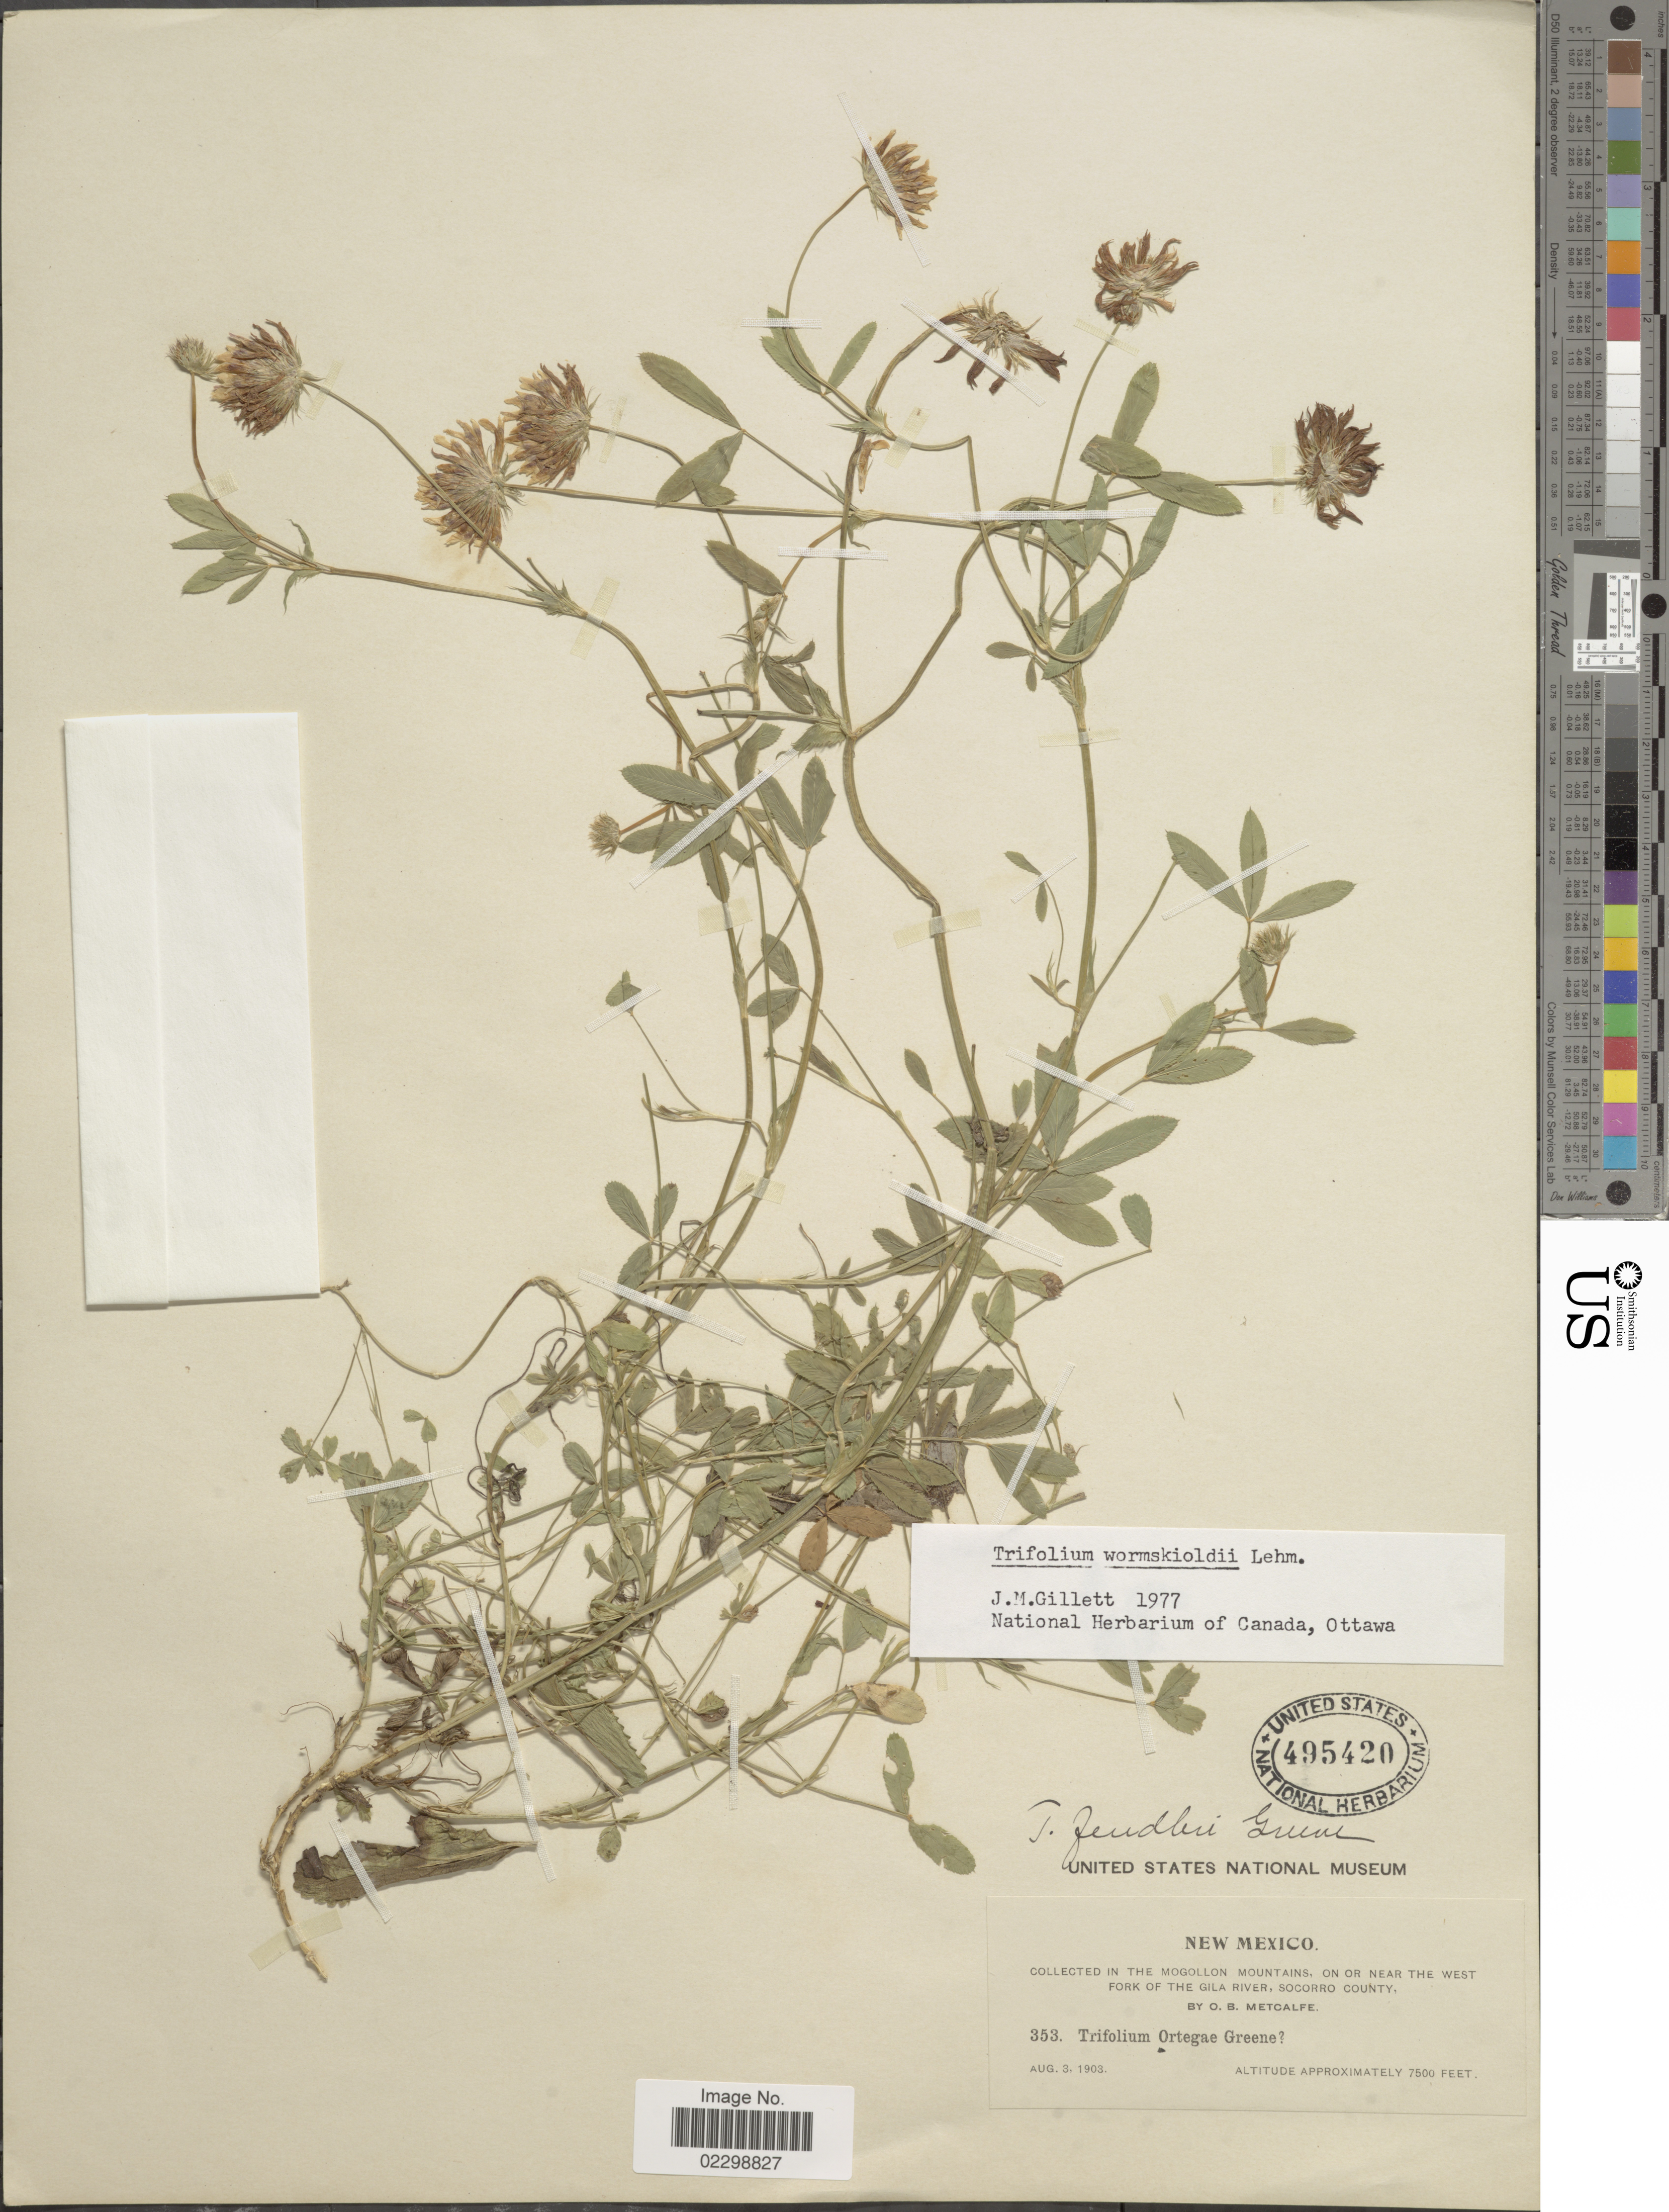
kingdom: Plantae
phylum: Tracheophyta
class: Magnoliopsida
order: Fabales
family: Fabaceae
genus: Trifolium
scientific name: Trifolium wormskioldii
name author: Lehm.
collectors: O. B. Metcalfe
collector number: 353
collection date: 1903-08-03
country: United States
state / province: New Mexico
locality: The Mogollon Mountains, on or near the West Fork of the Gila River, Socorro County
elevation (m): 2286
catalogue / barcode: US 495420